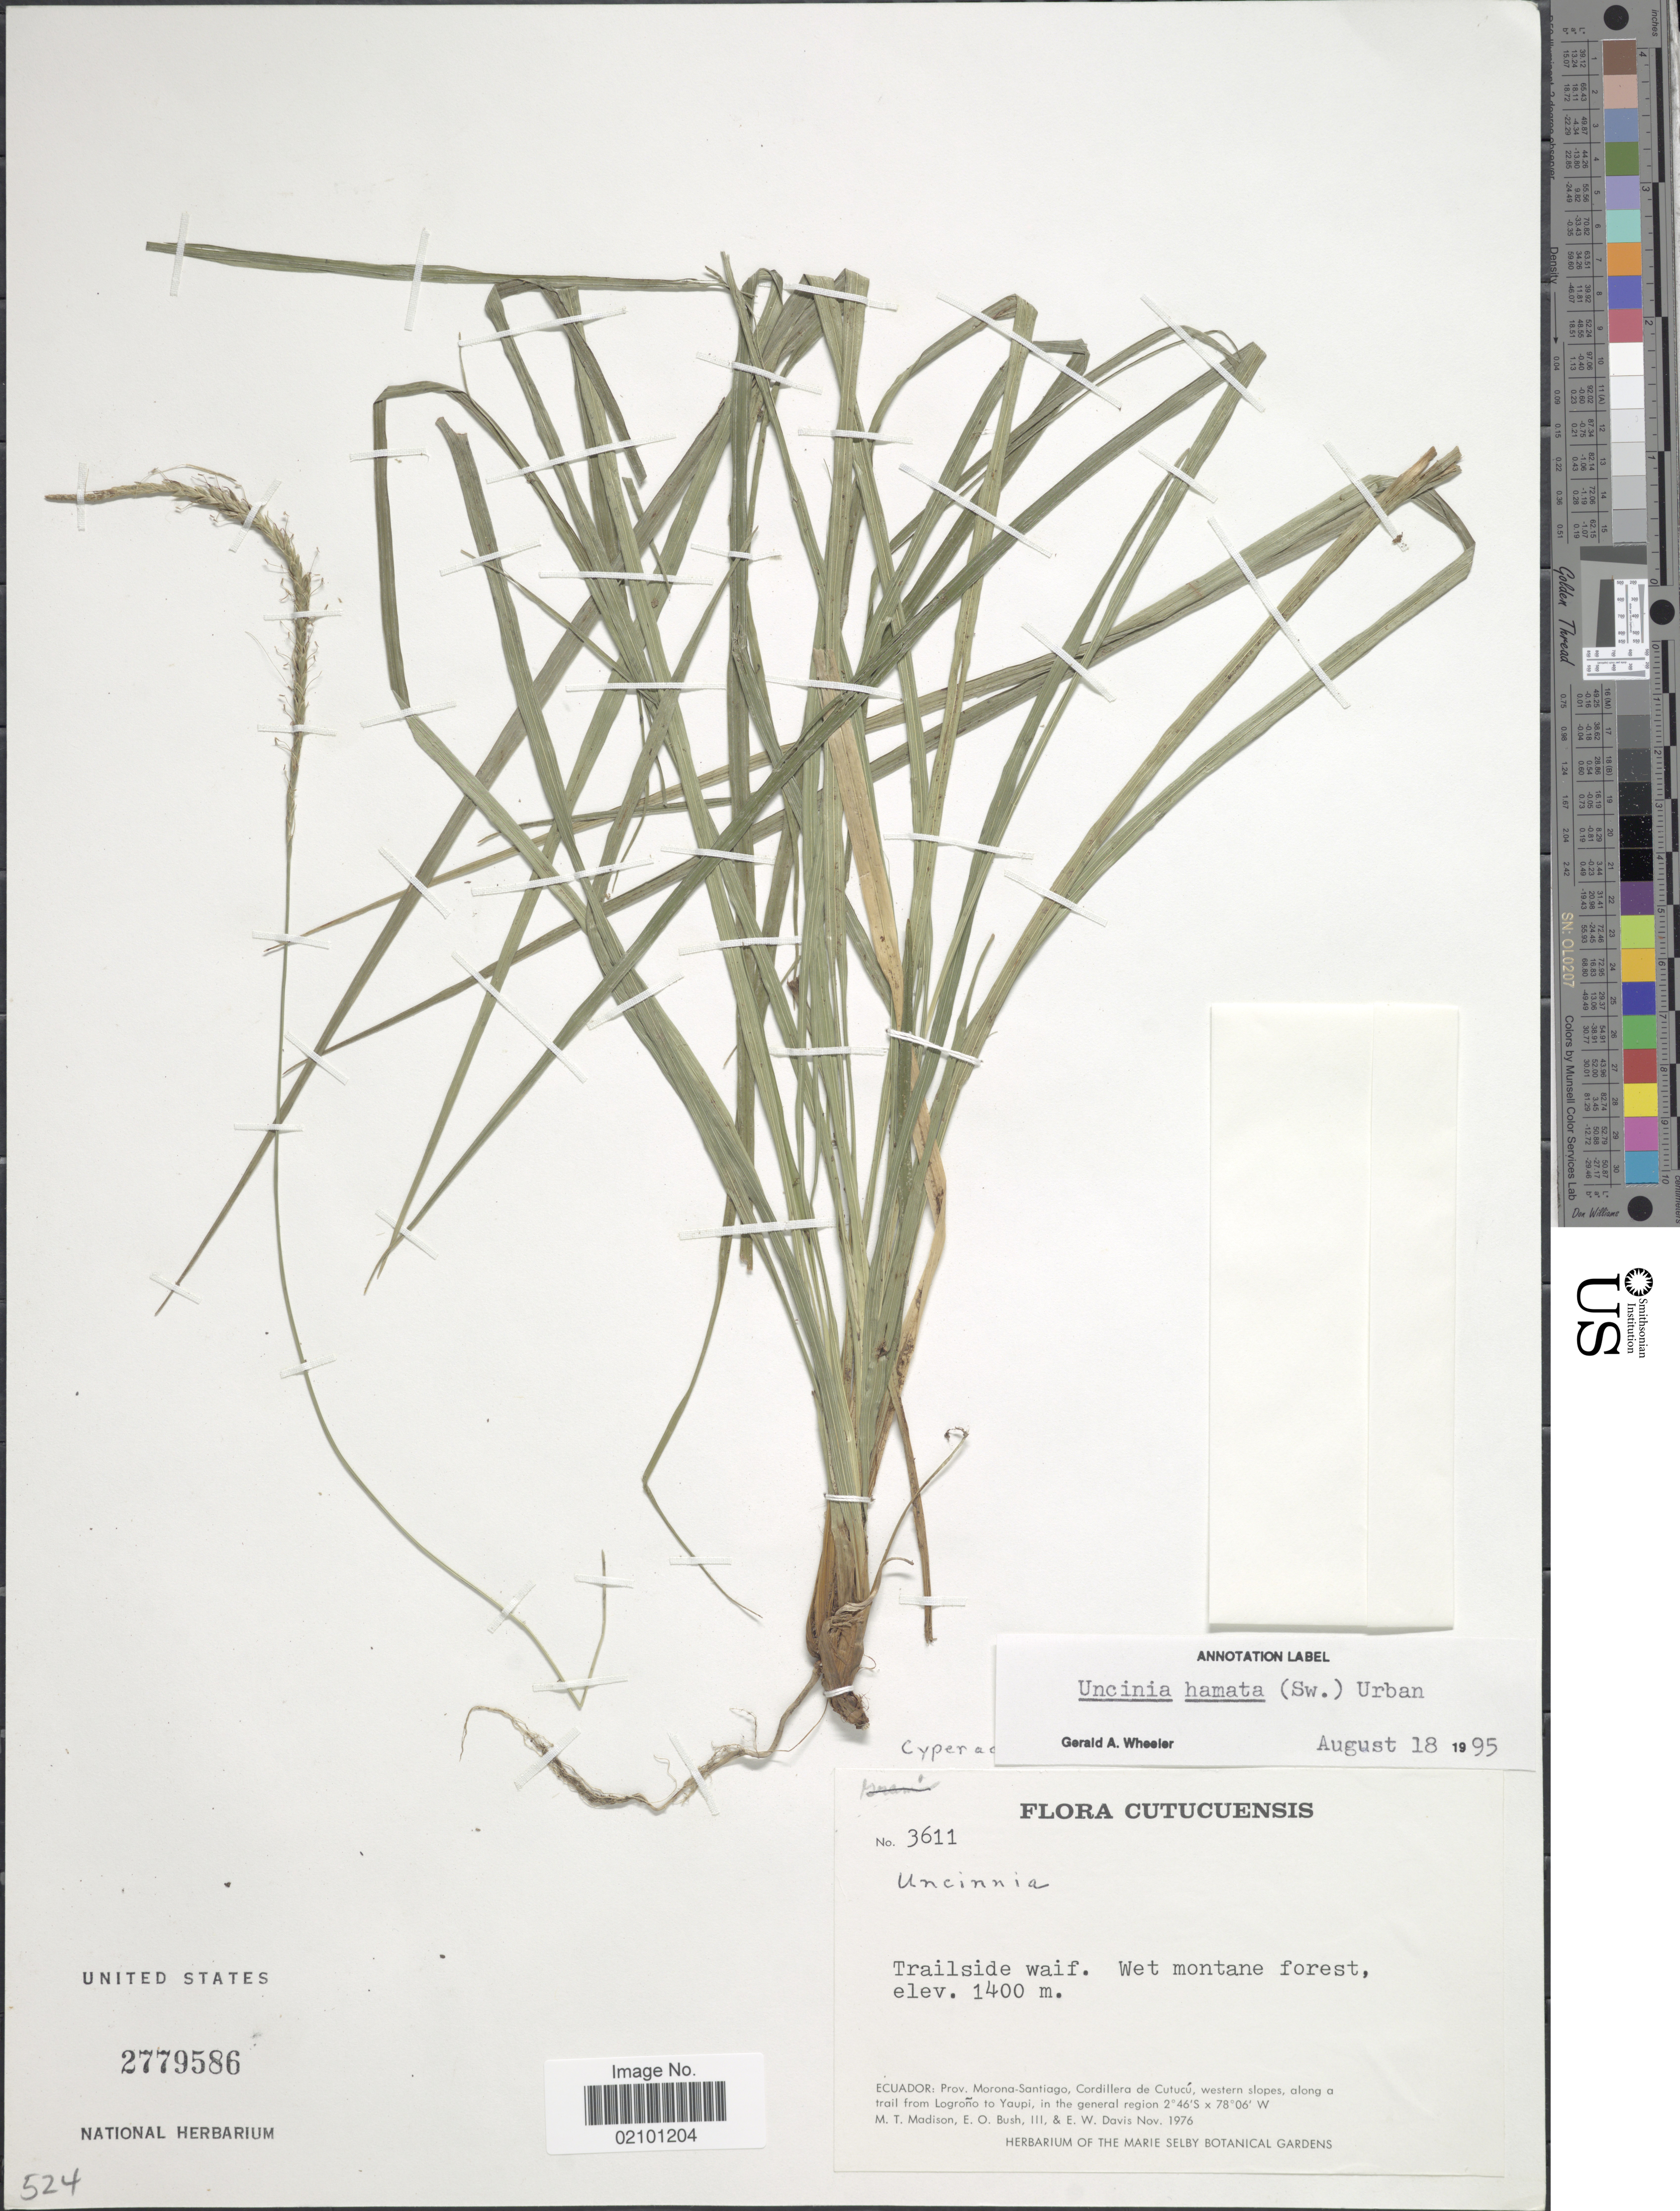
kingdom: Plantae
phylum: Tracheophyta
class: Liliopsida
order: Poales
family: Cyperaceae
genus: Carex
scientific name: Carex hamata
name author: Sw.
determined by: Strong, M. T., (US), Smithsonian Institution - National Museum of Natural History (UNITED STATES)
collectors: M. T. Madison, E. O. Bush & E. W. Davis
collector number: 3611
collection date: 1976-11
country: Ecuador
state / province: Morona-Santiago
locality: Prov. Morona-Santiago, Cordillera de Cutucu, western slopes, along a trail from Lagrono to Yaupi, in the general region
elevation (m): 1400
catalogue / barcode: US 2779586